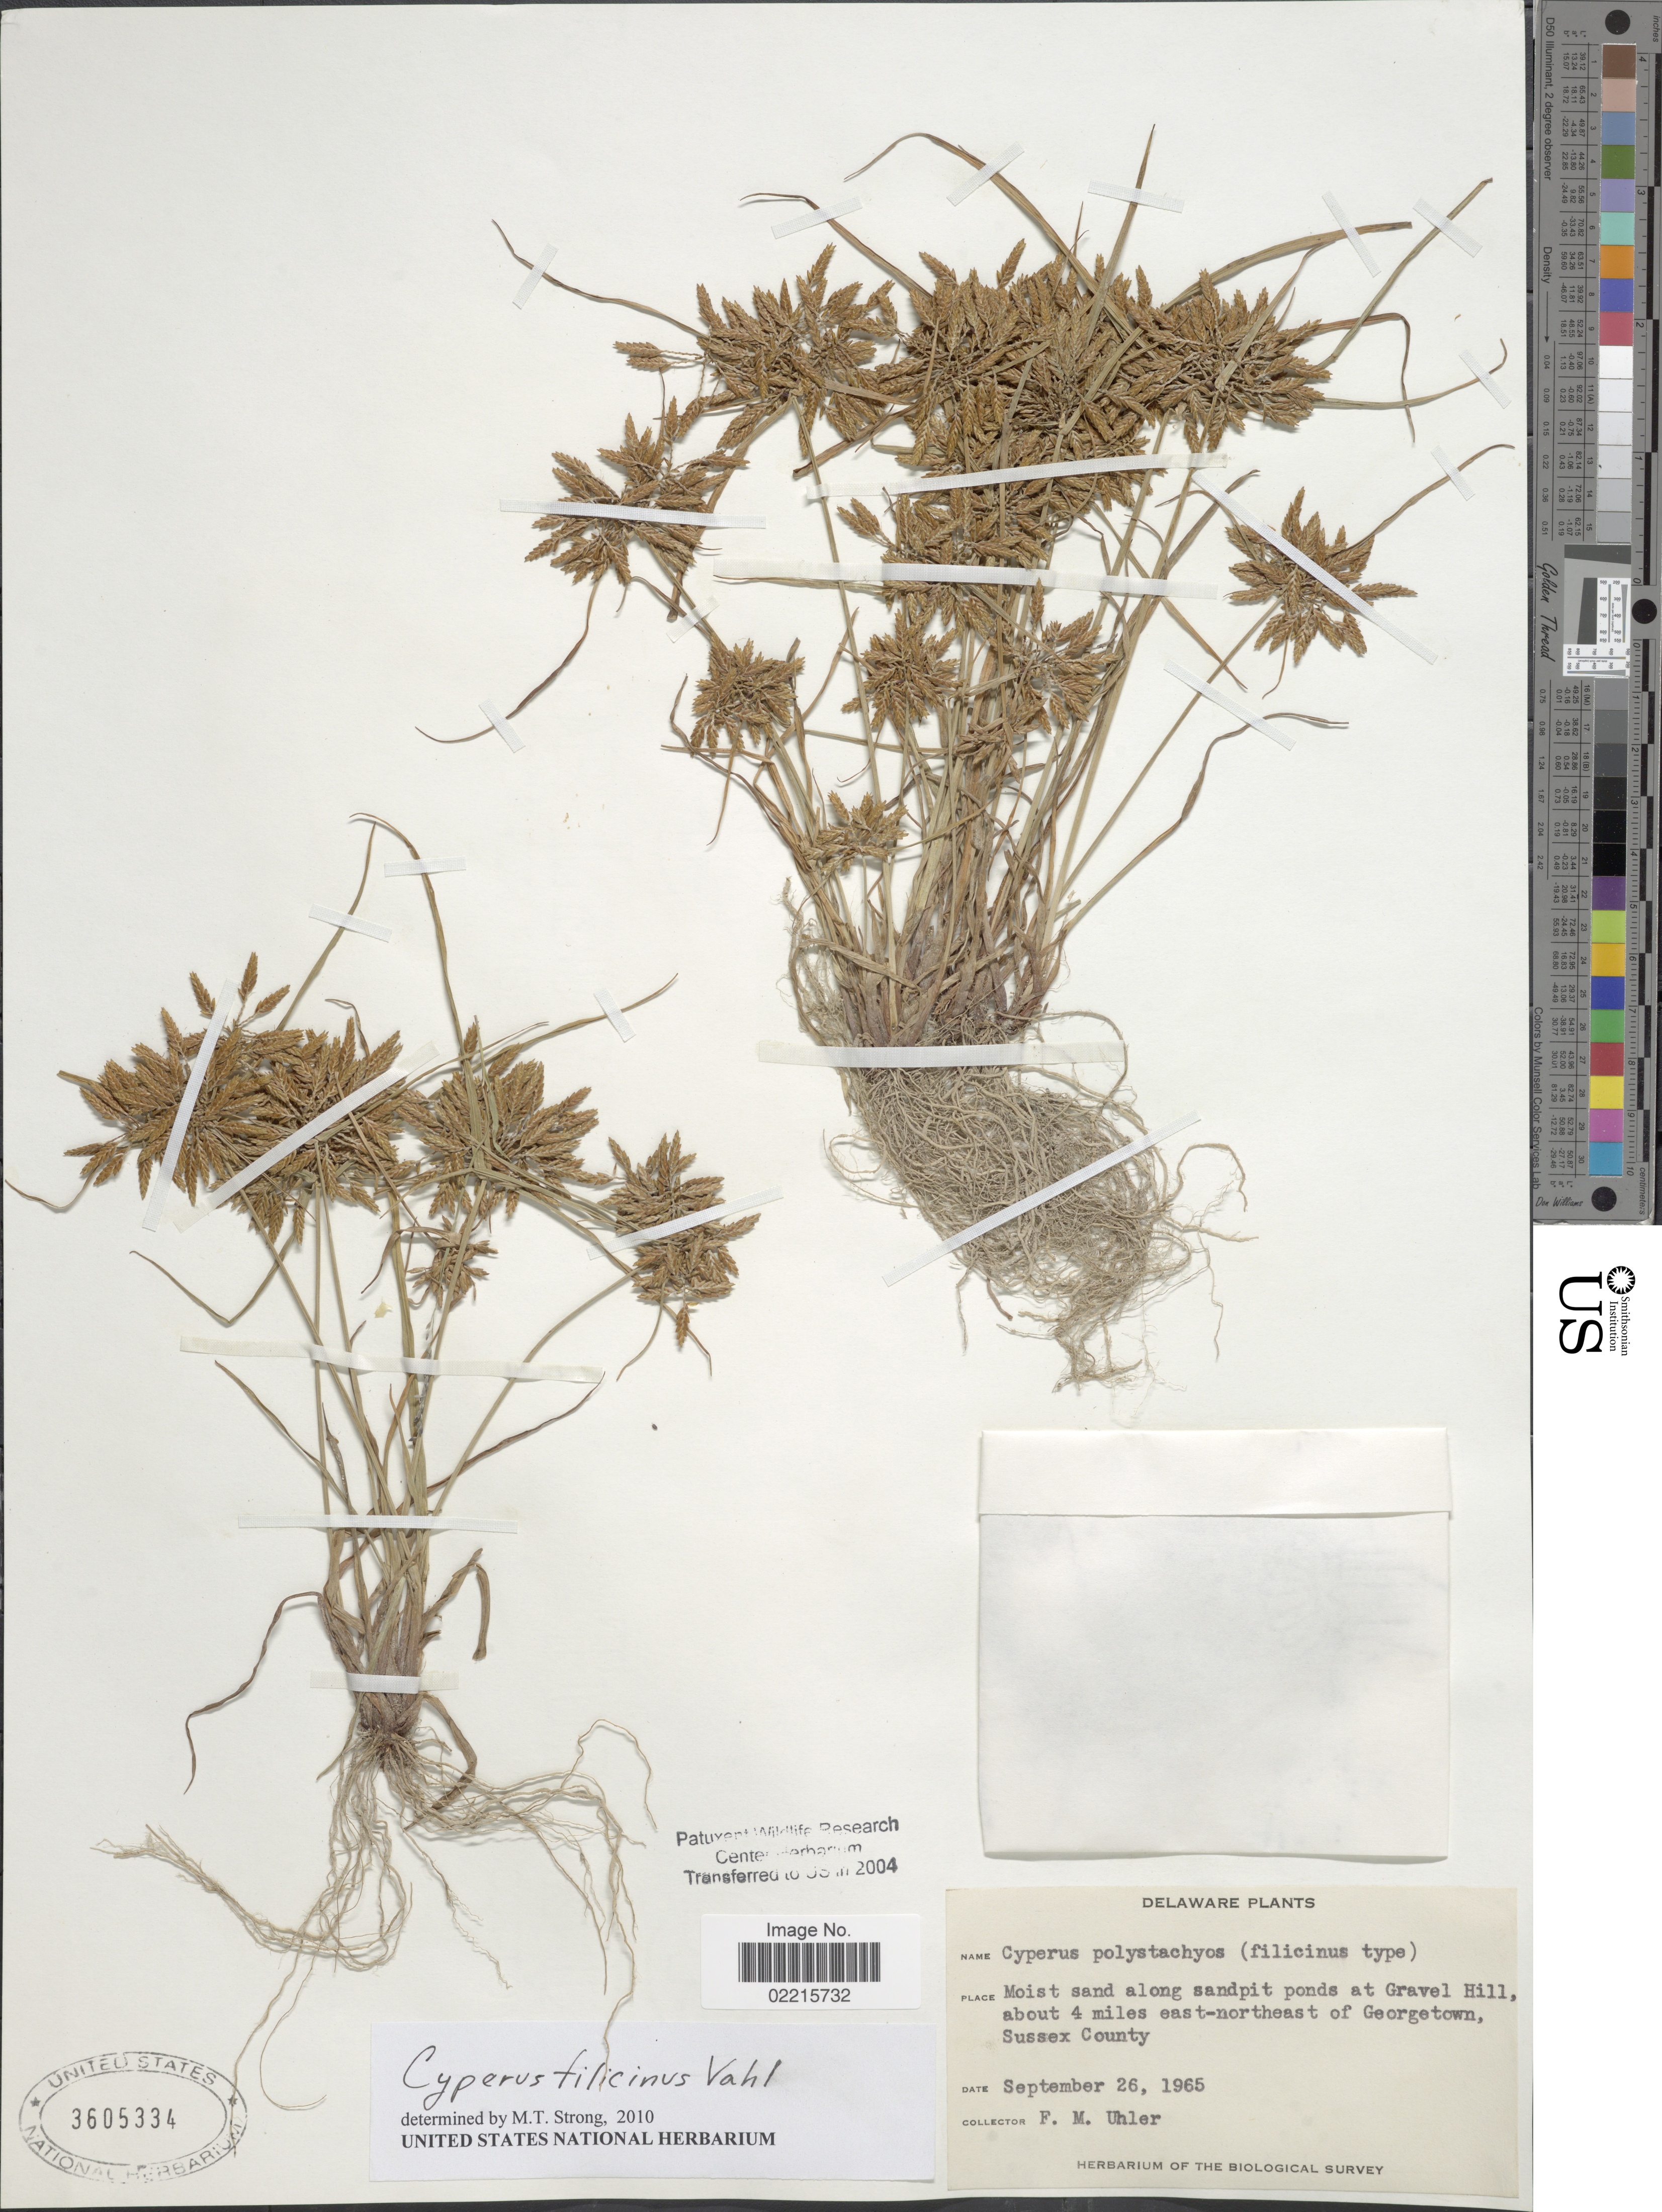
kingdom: Plantae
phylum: Tracheophyta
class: Liliopsida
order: Poales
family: Cyperaceae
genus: Cyperus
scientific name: Cyperus filicinus Vahl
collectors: F. M. Uhler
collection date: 1965-09-26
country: United States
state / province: Delaware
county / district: Sussex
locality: Sand along sandpit ponds at Gravel Hill, about 4 miles east-northeast of Georgetown, Sussex County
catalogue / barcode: US 3605334